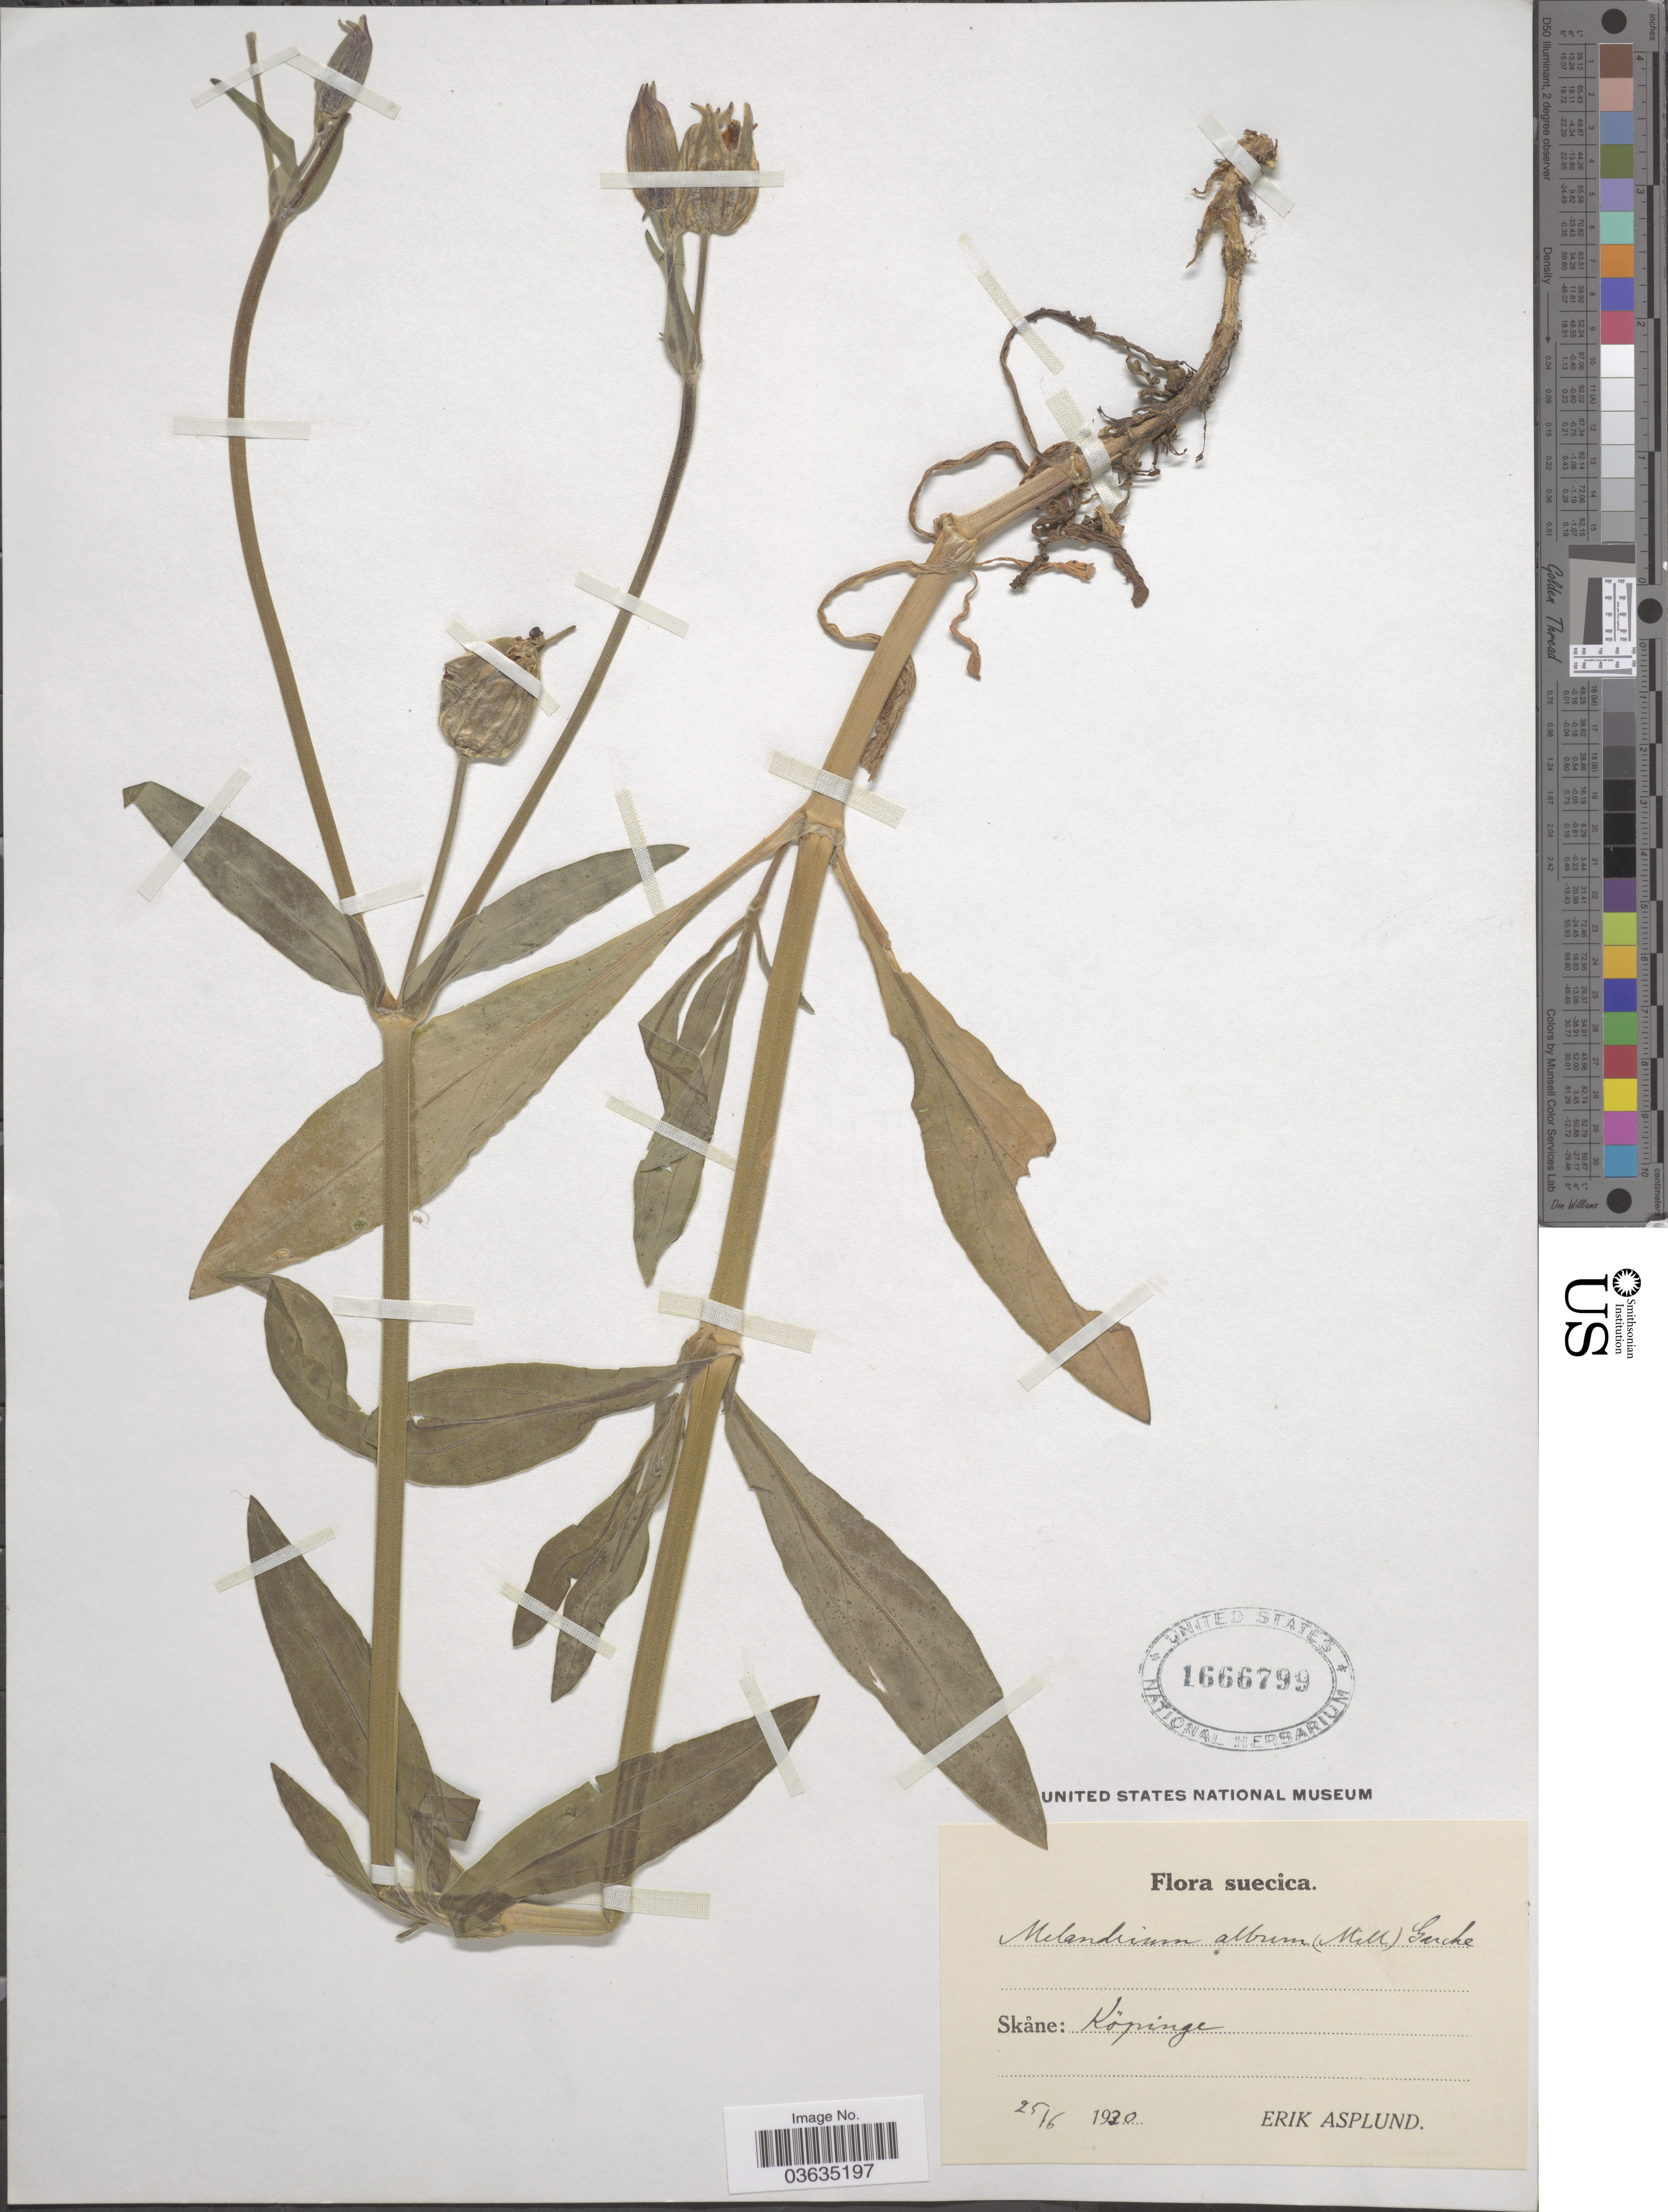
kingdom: Plantae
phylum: Tracheophyta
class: Magnoliopsida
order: Caryophyllales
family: Caryophyllaceae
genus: Silene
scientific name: Silene latifolia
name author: Poir.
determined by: Strong, Mark T., (BOT), Smithsonian Institution - National Museum of Natural History (UNITED STATES)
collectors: E. Asplund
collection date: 1930-06-25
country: Sweden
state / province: Skåne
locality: Suecica. Köpinge.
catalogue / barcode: US 1666799